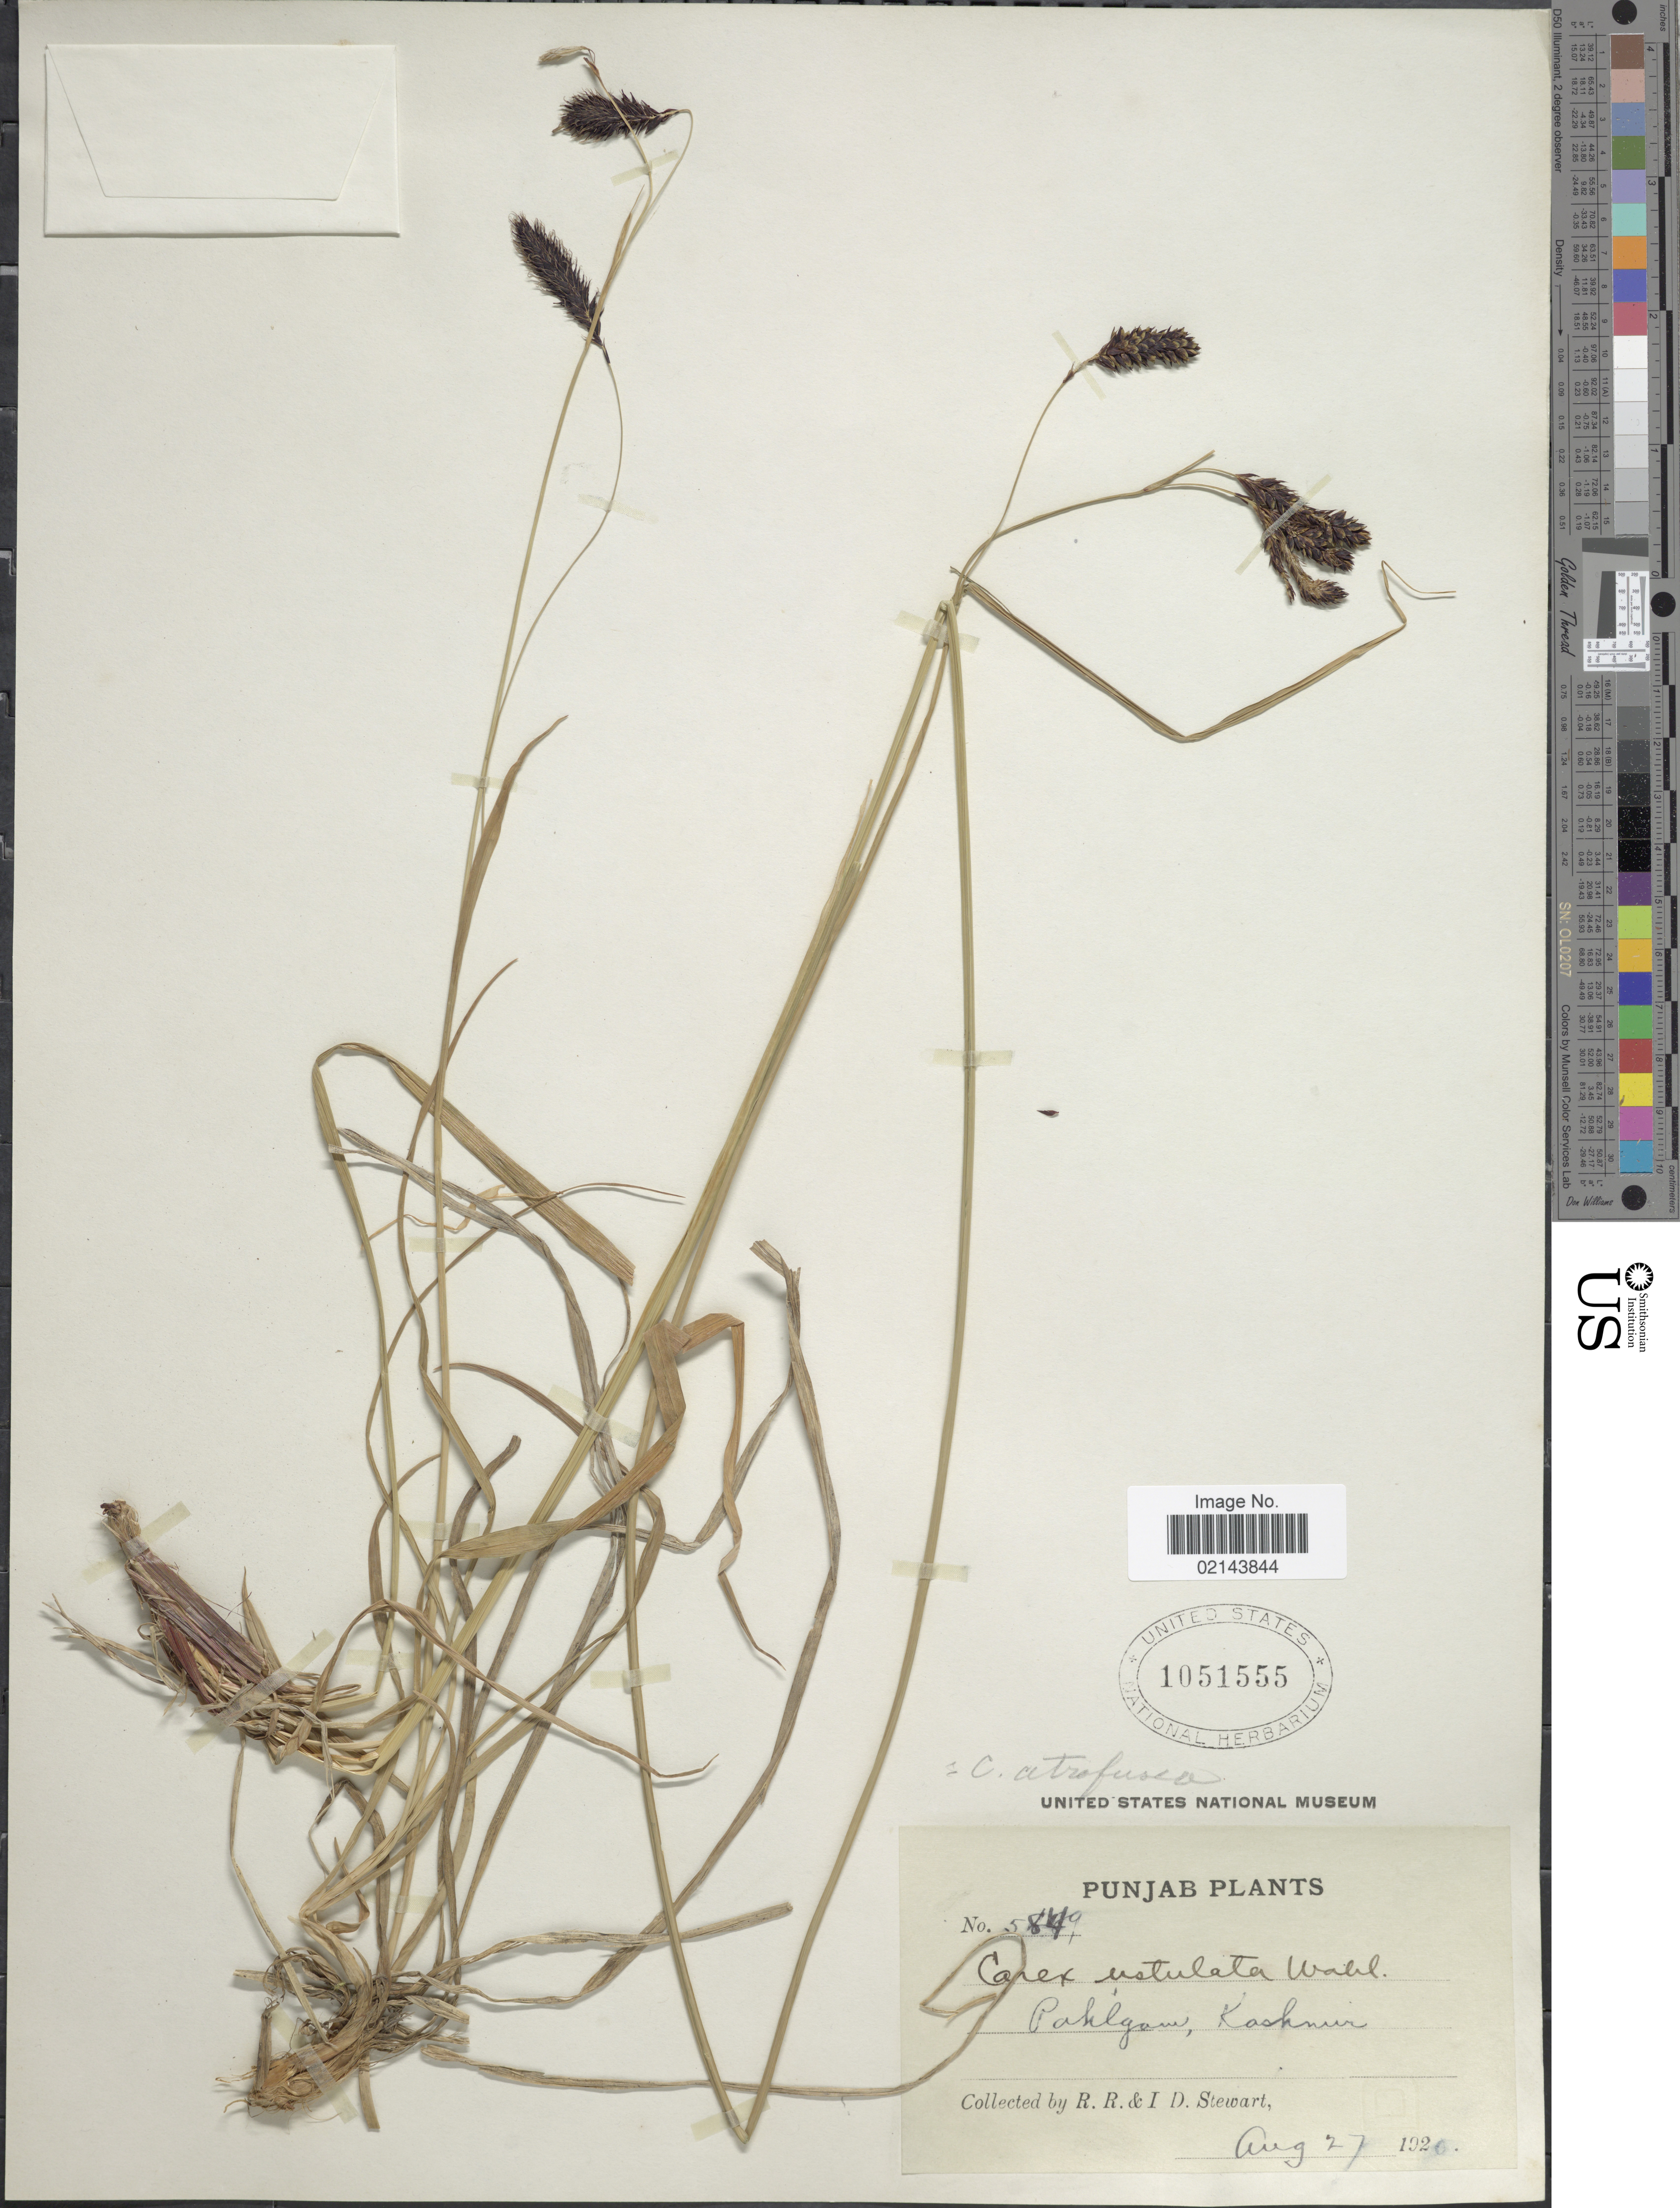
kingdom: Plantae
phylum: Tracheophyta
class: Liliopsida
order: Poales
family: Cyperaceae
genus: Carex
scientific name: Carex atrofusca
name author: Schkuhr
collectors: R. R. Stewart & I. Stewart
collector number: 5849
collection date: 1920-08-27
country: India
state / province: Jammu and Kashmir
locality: Pahlgam, Kashmir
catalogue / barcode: US 1051555